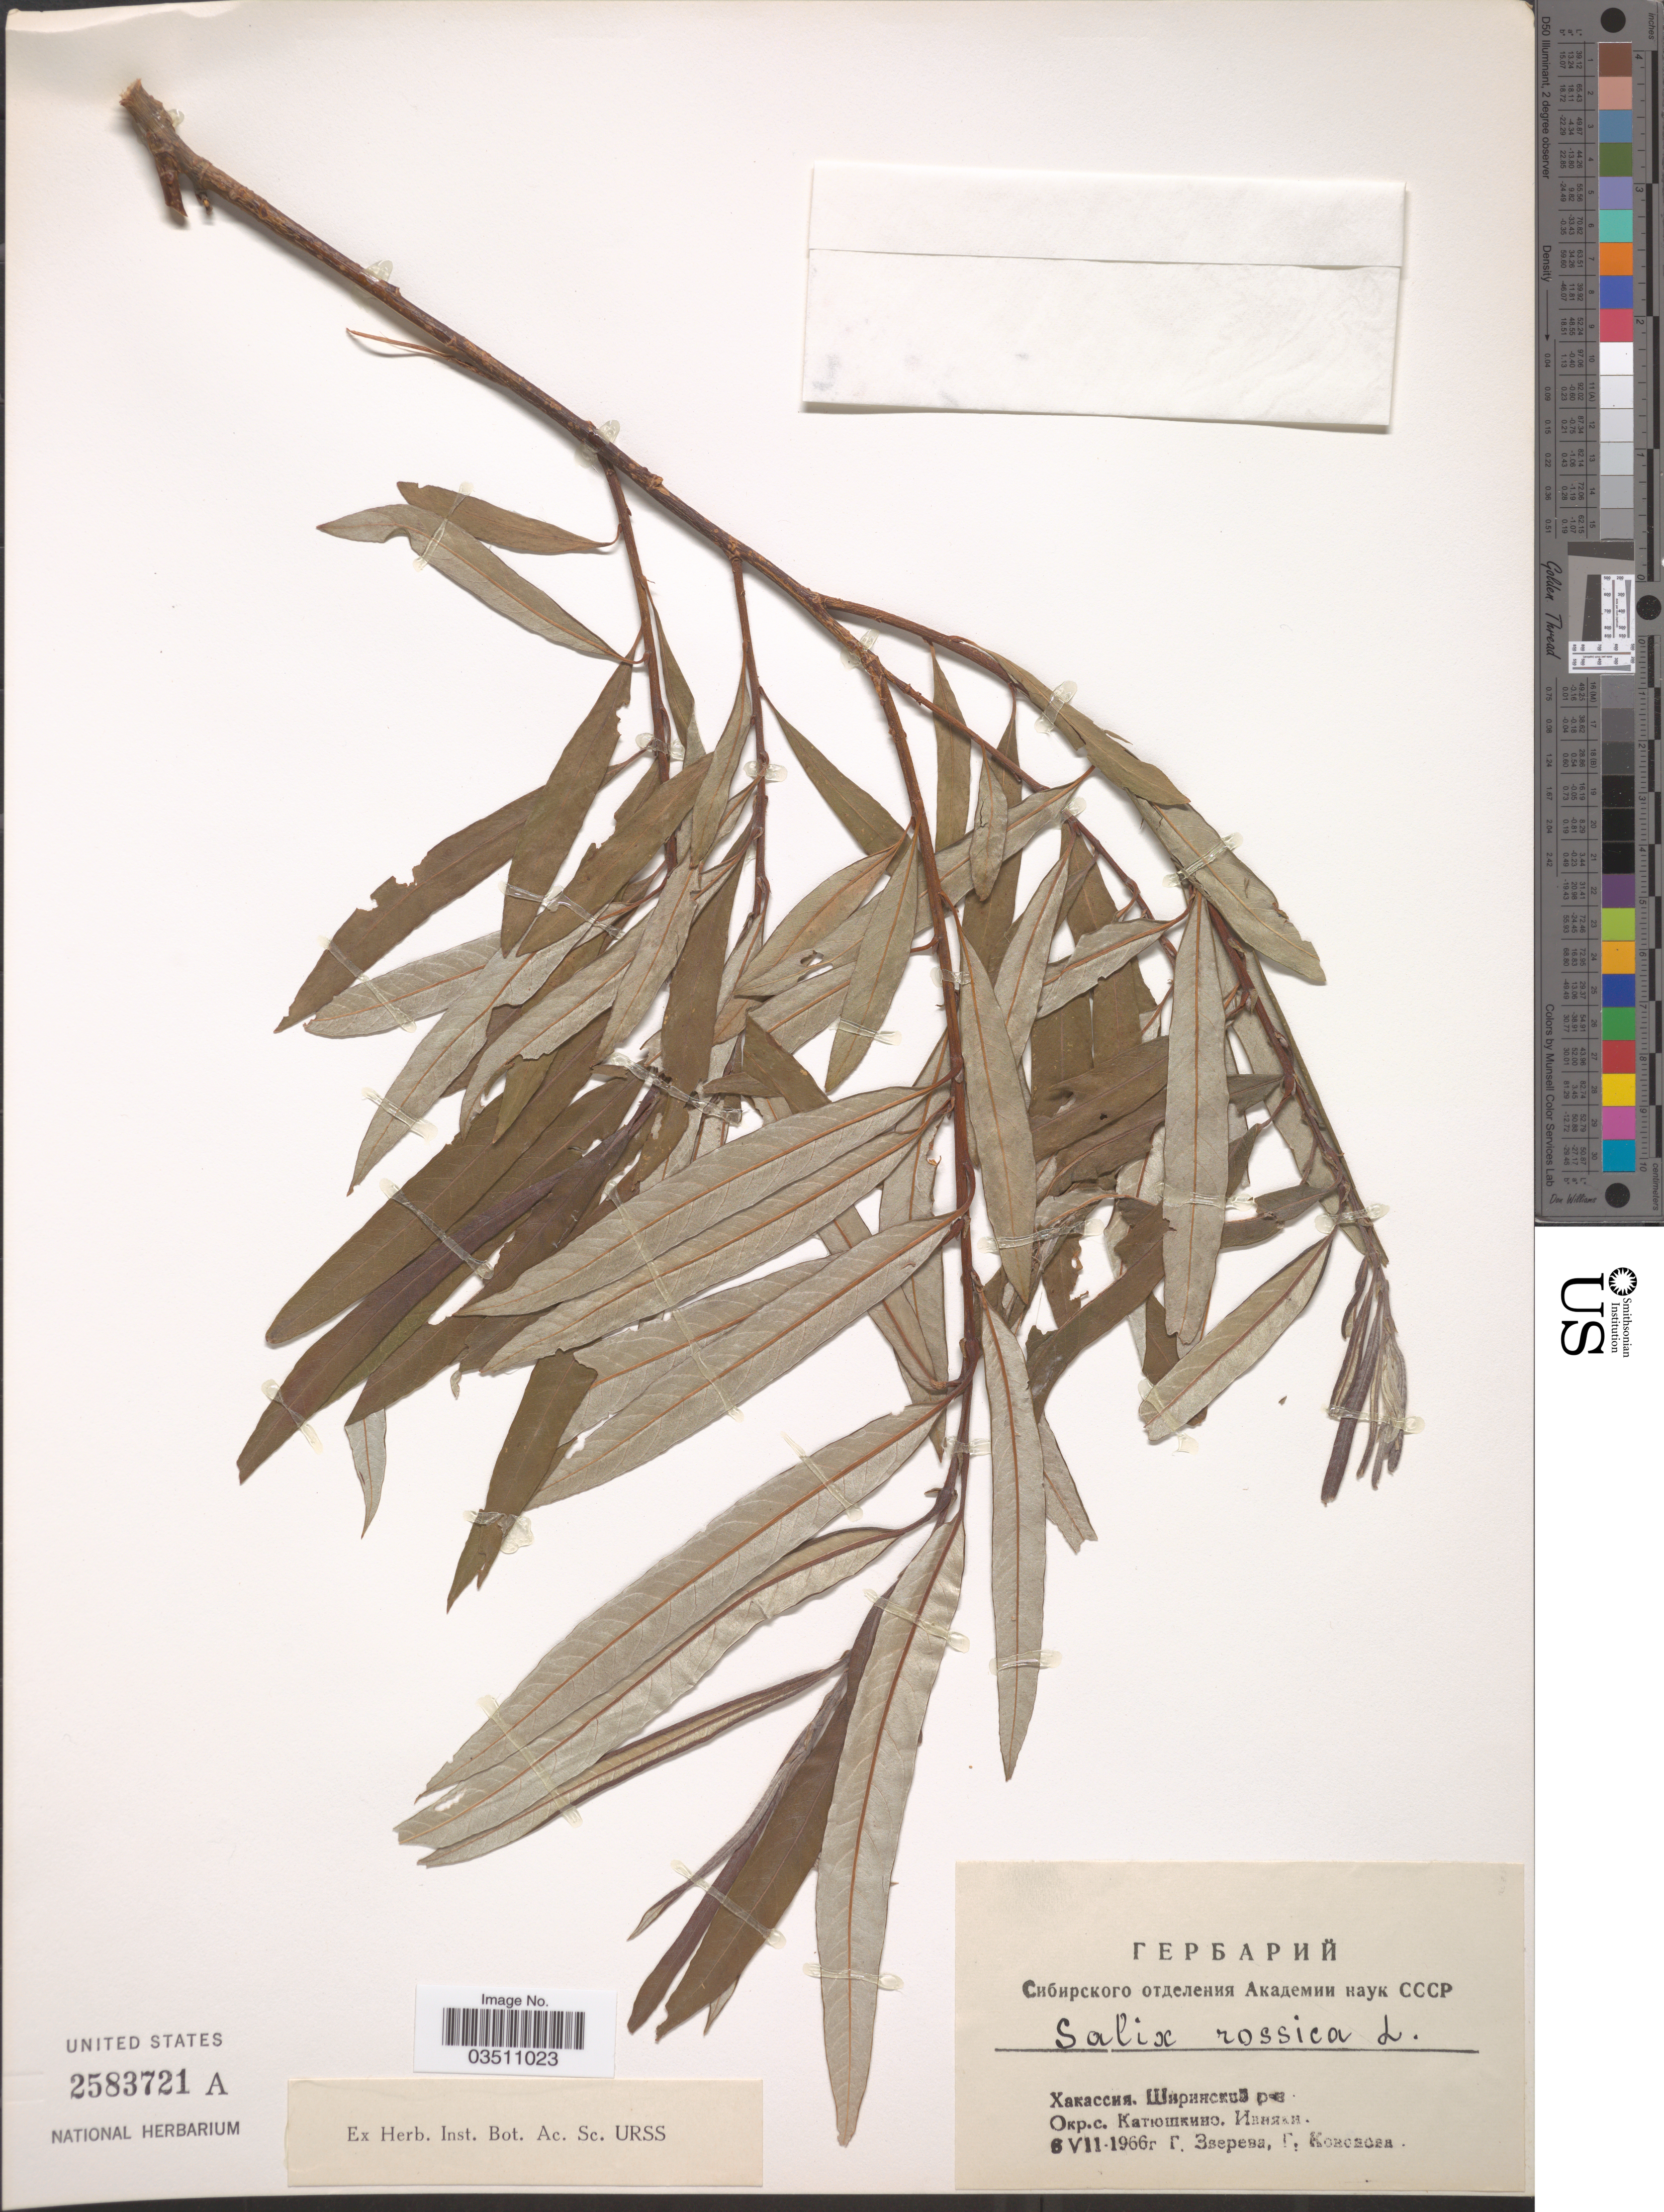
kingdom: Plantae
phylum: Tracheophyta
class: Magnoliopsida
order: Malpighiales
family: Salicaceae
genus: Salix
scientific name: Salix rossica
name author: Nasarow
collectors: G. Zvereva & G. Kononova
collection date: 1966-07-06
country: Russian Federation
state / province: Khakassia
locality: Shirinskiy, vicinity of village Katyushkino.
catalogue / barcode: US 2583721A